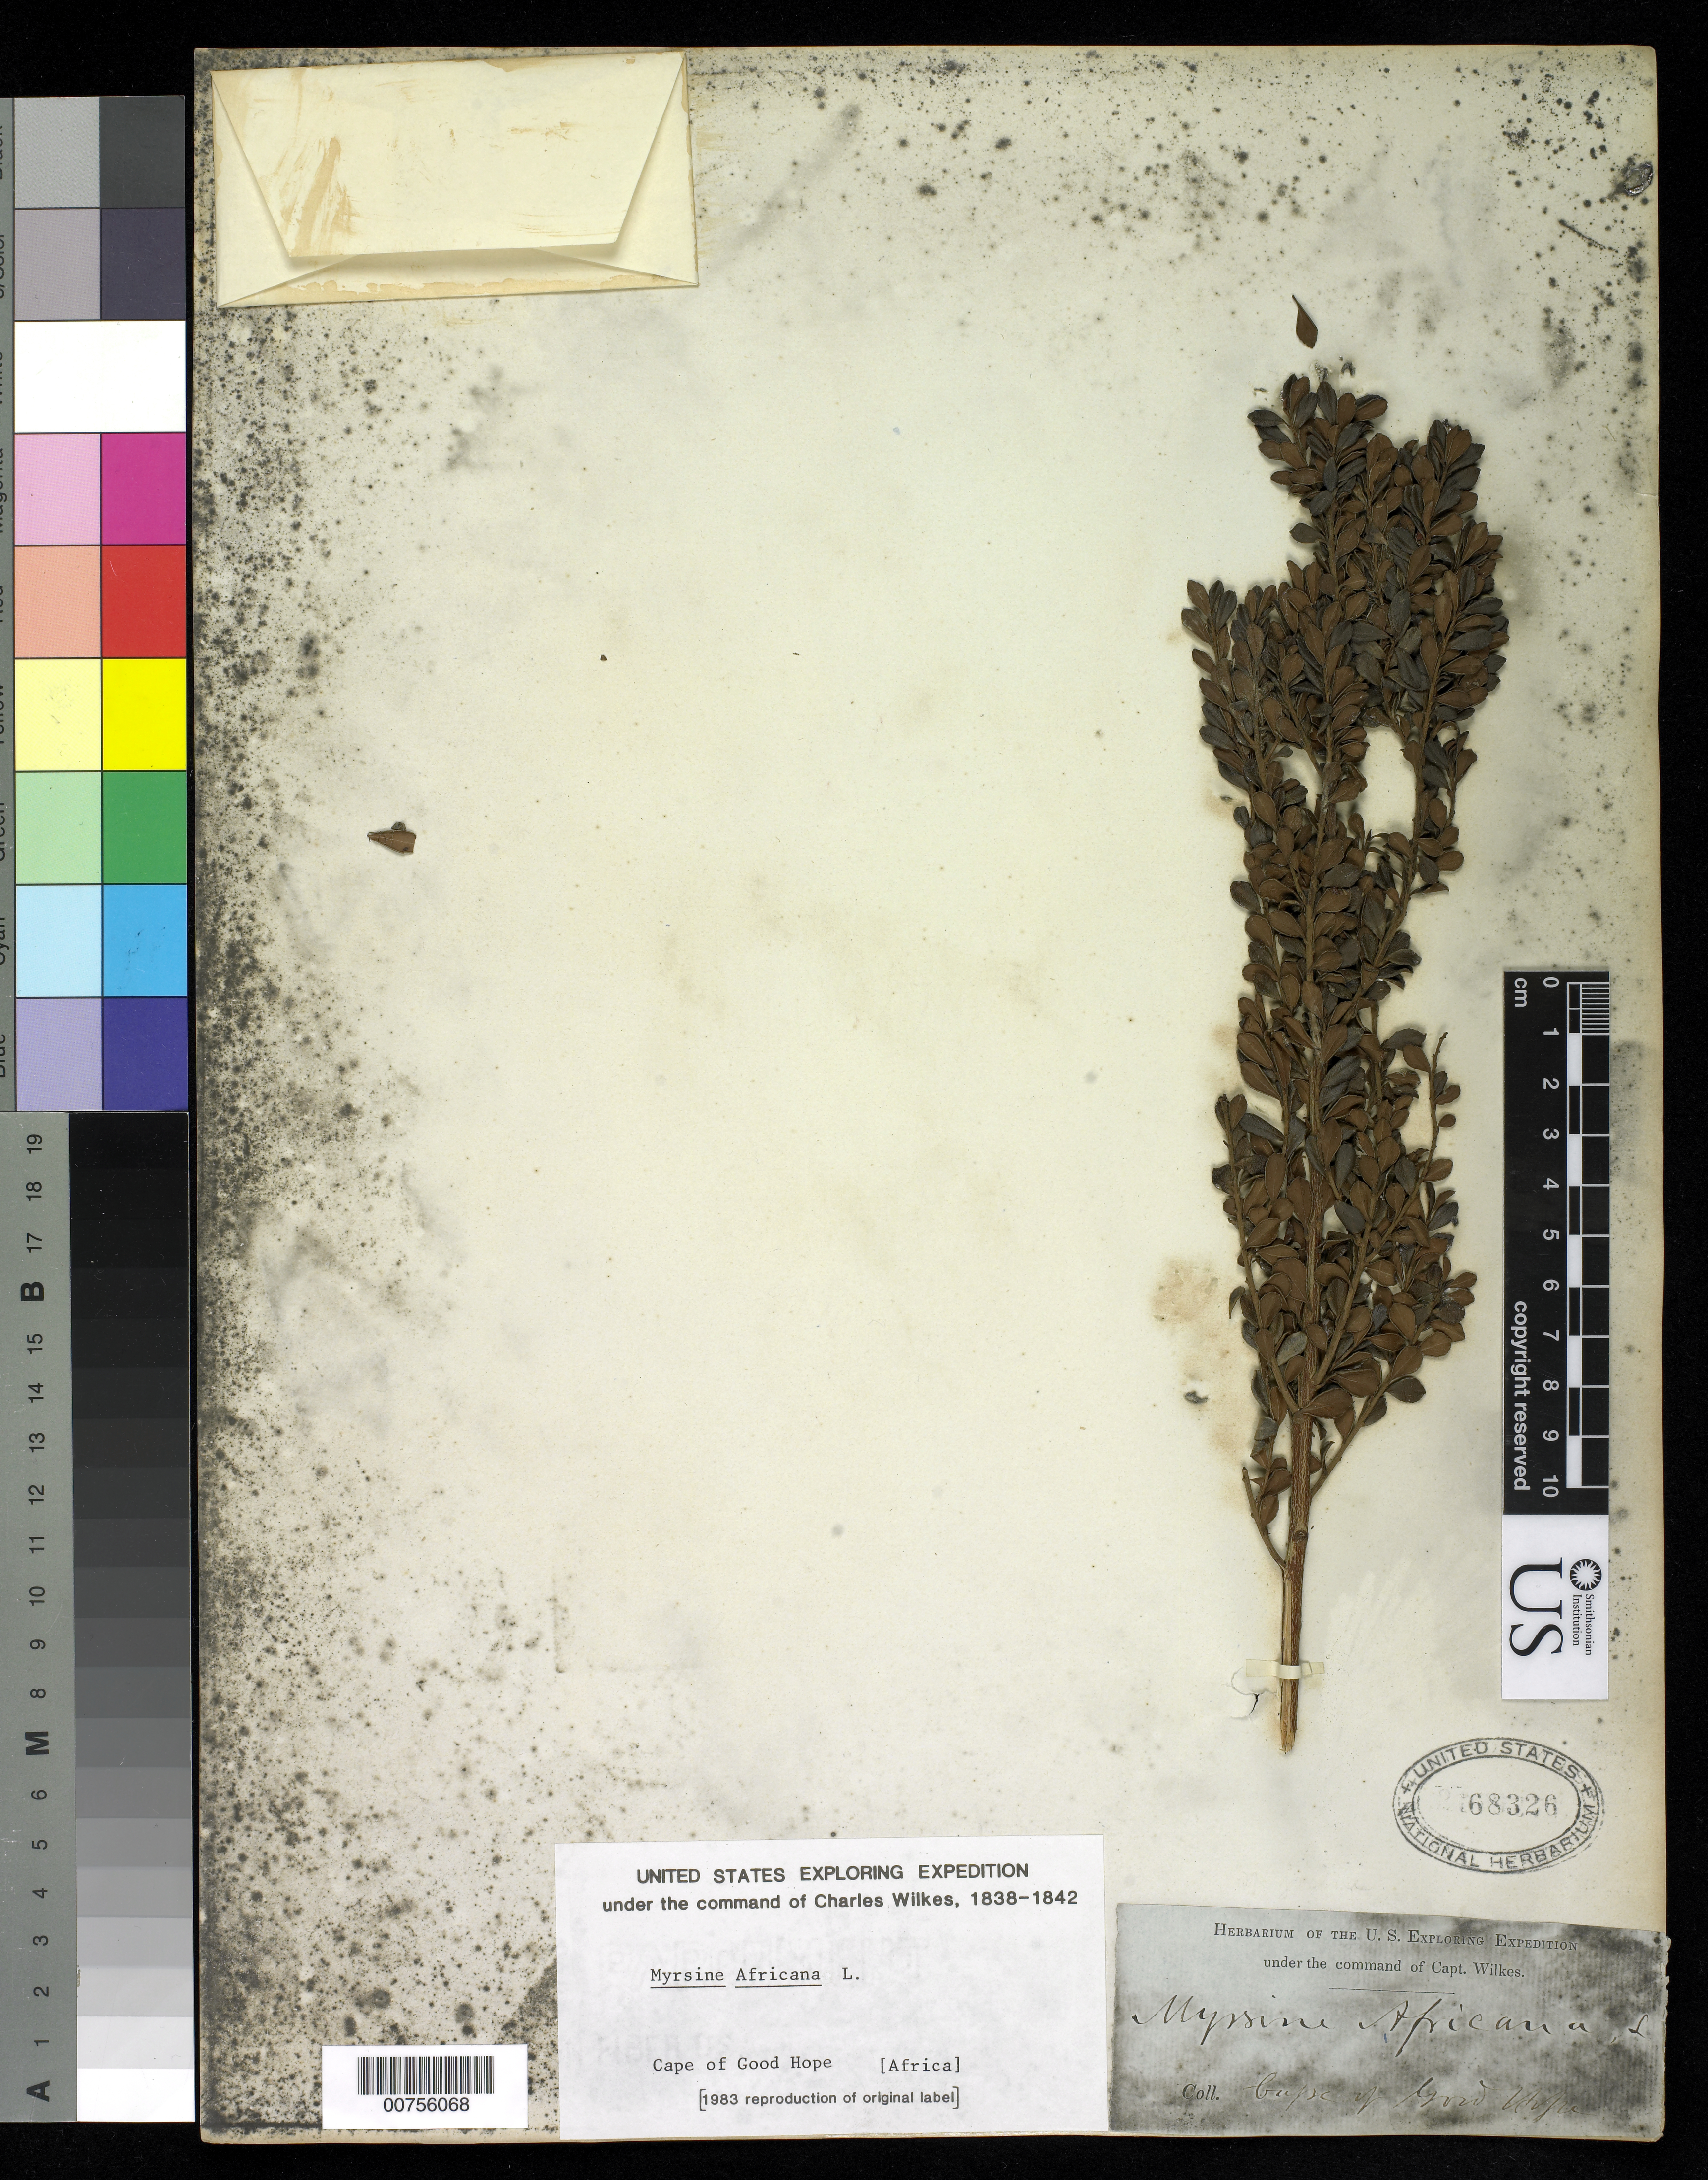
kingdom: Plantae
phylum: Tracheophyta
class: Magnoliopsida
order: Ericales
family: Primulaceae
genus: Myrsine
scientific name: Myrsine africana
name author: L.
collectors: Wilkes Explor. Exped.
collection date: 1838/1842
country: South Africa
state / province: Western Cape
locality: Cape of Good Hope. Cape Town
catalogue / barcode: US 68326